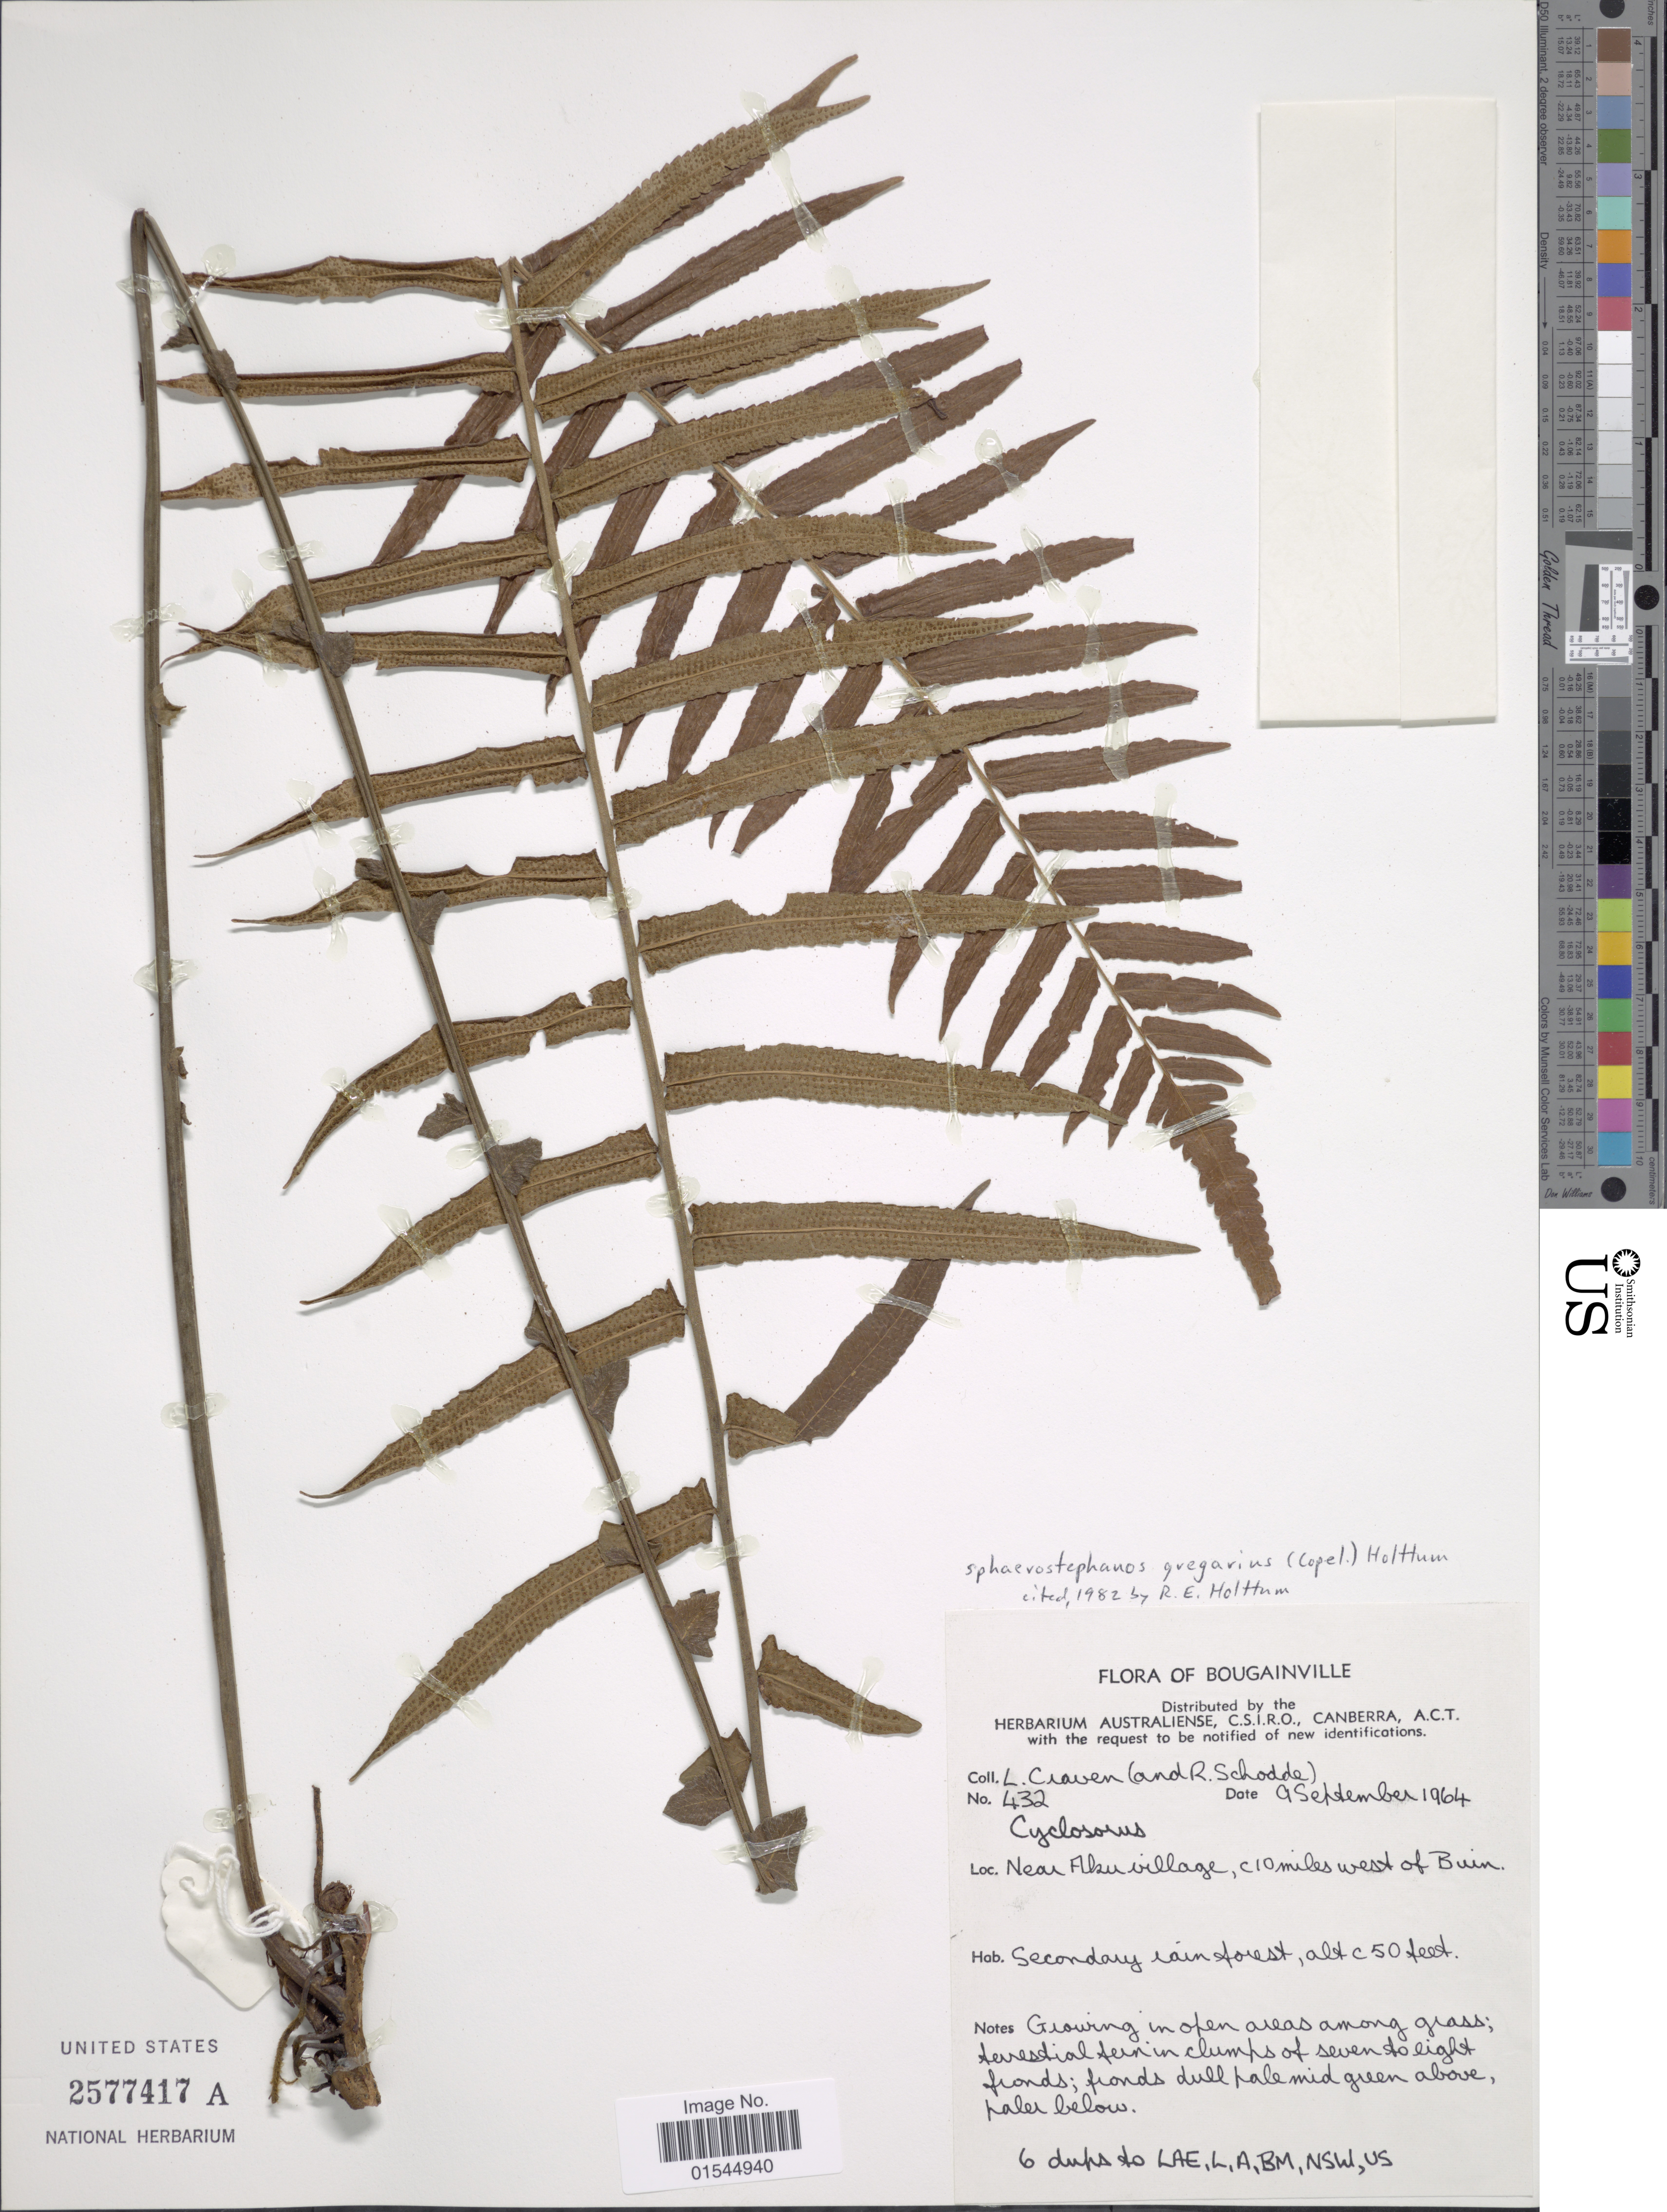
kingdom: Plantae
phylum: Tracheophyta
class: Polypodiopsida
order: Polypodiales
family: Thelypteridaceae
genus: Sphaerostephanos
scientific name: Sphaerostephanos gregarius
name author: (Copel.) Holttum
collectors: L. A. Craven & R. Schodde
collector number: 432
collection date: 1964-09-09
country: Papua New Guinea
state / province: Bougainville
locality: Near Fuzu village, c 10 miles west of Buin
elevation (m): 15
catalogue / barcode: US 2577417A